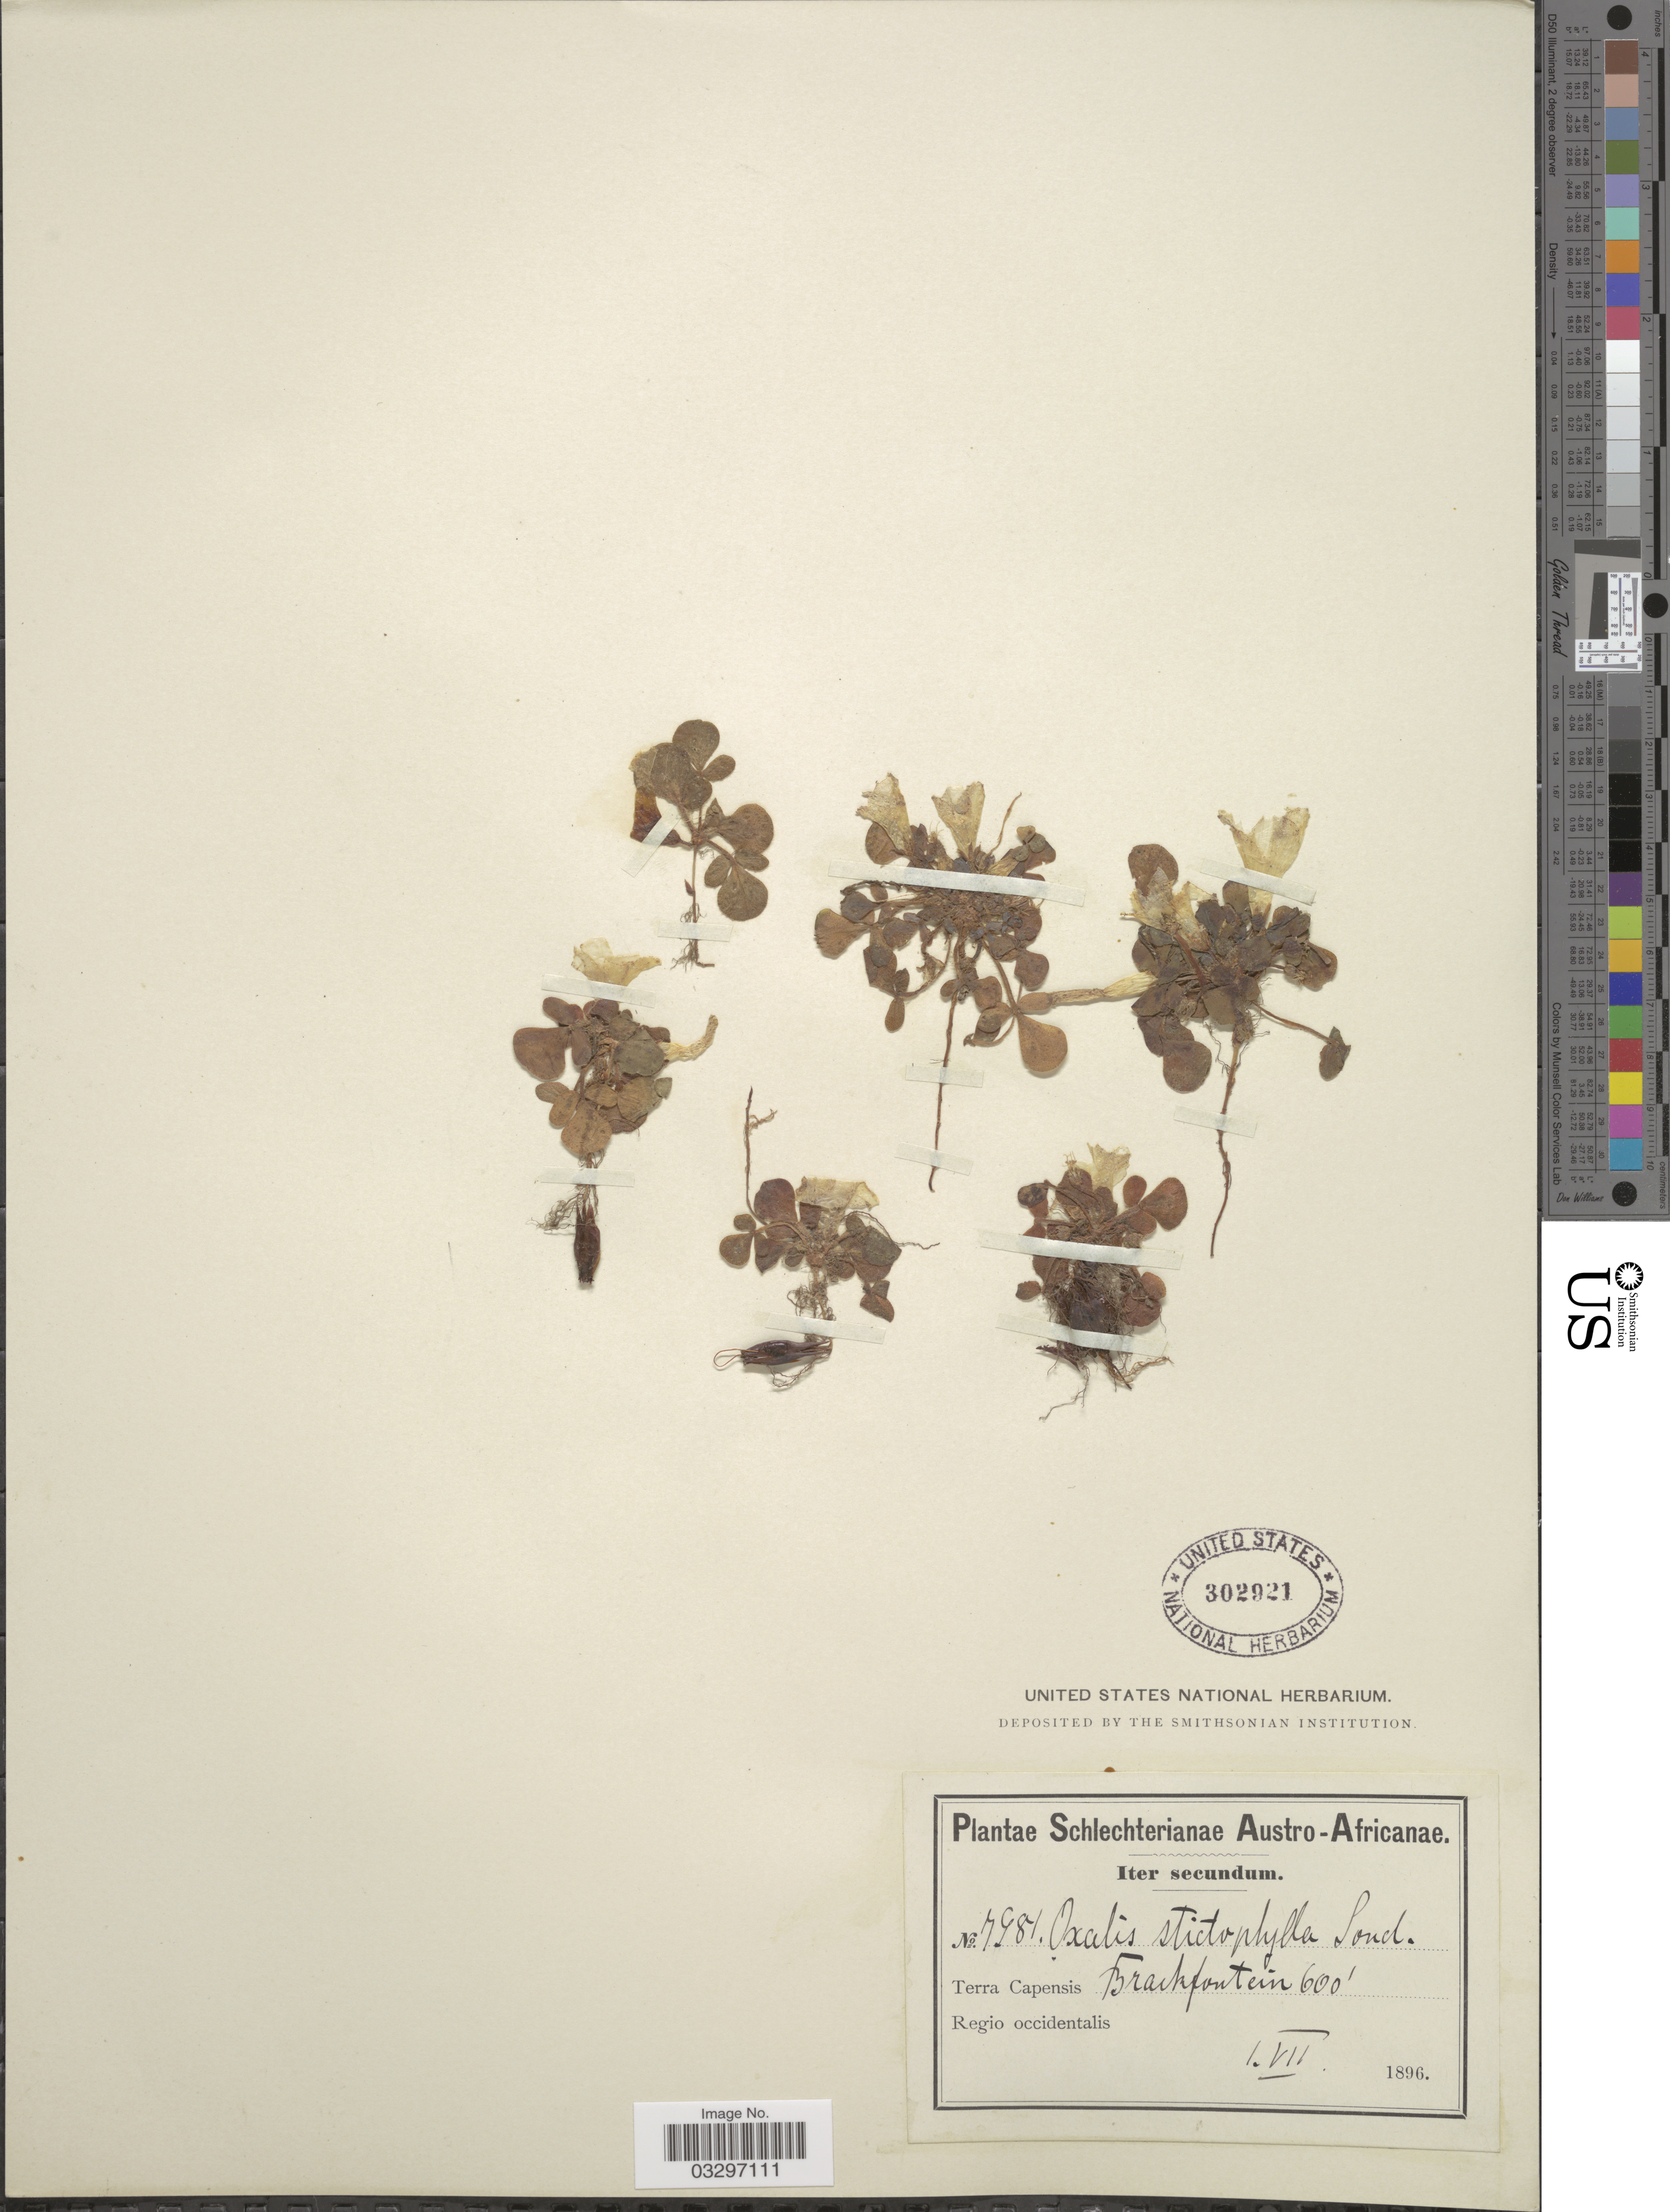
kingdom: Plantae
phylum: Tracheophyta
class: Magnoliopsida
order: Oxalidales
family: Oxalidaceae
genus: Oxalis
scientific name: Oxalis strictophylla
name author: Sond.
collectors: Schlechter, --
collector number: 7981*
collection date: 1896-07-01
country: South Africa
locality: Austro-Africanae, Terra Capensis Regio occidentalis, Brackfontein.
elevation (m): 183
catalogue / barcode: US 302921